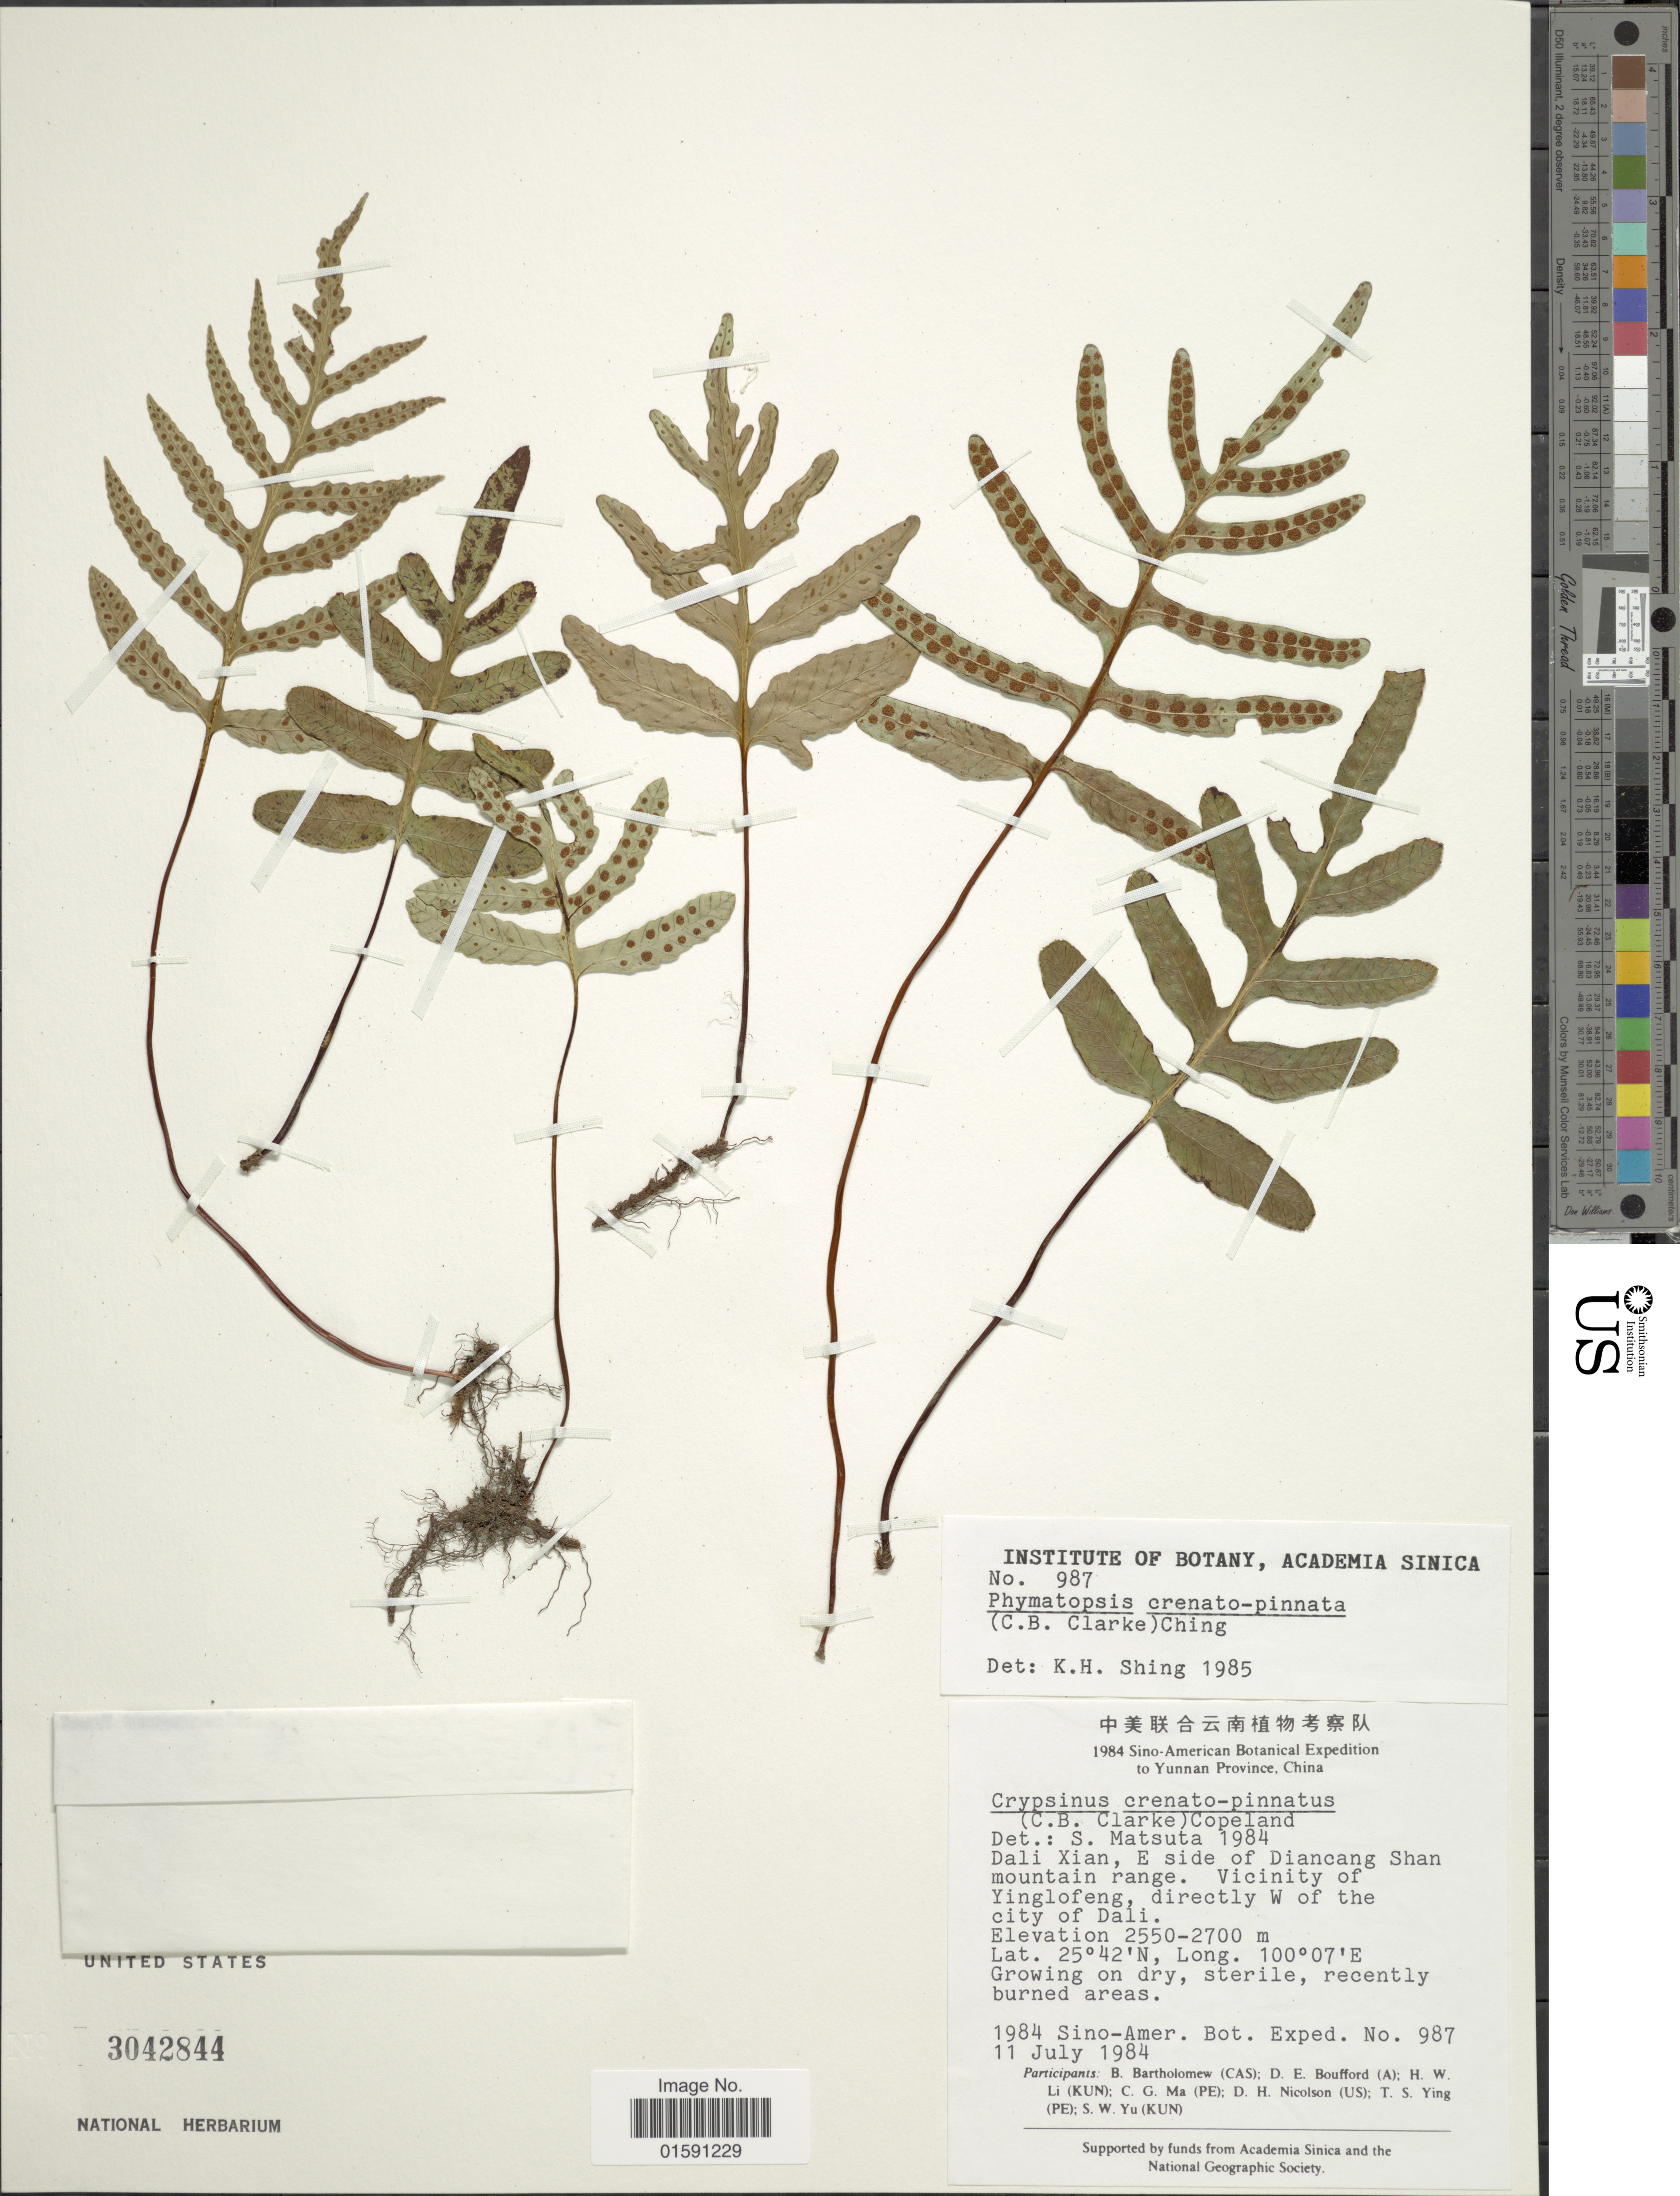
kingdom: Plantae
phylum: Tracheophyta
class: Polypodiopsida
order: Polypodiales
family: Polypodiaceae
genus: Selliguea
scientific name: Selliguea crenatopinnata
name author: (C.B. Clarke) S. L. Yu et al.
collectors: Sino-Amer. Bot. Exped. 1984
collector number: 987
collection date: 1984-07-11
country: China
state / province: Yunnan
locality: Dali Xian, E side of Diancang Shan mountain range. Vicinity of Yinglofengl, directly W of the city of Dali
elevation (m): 2550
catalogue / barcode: US 3042844